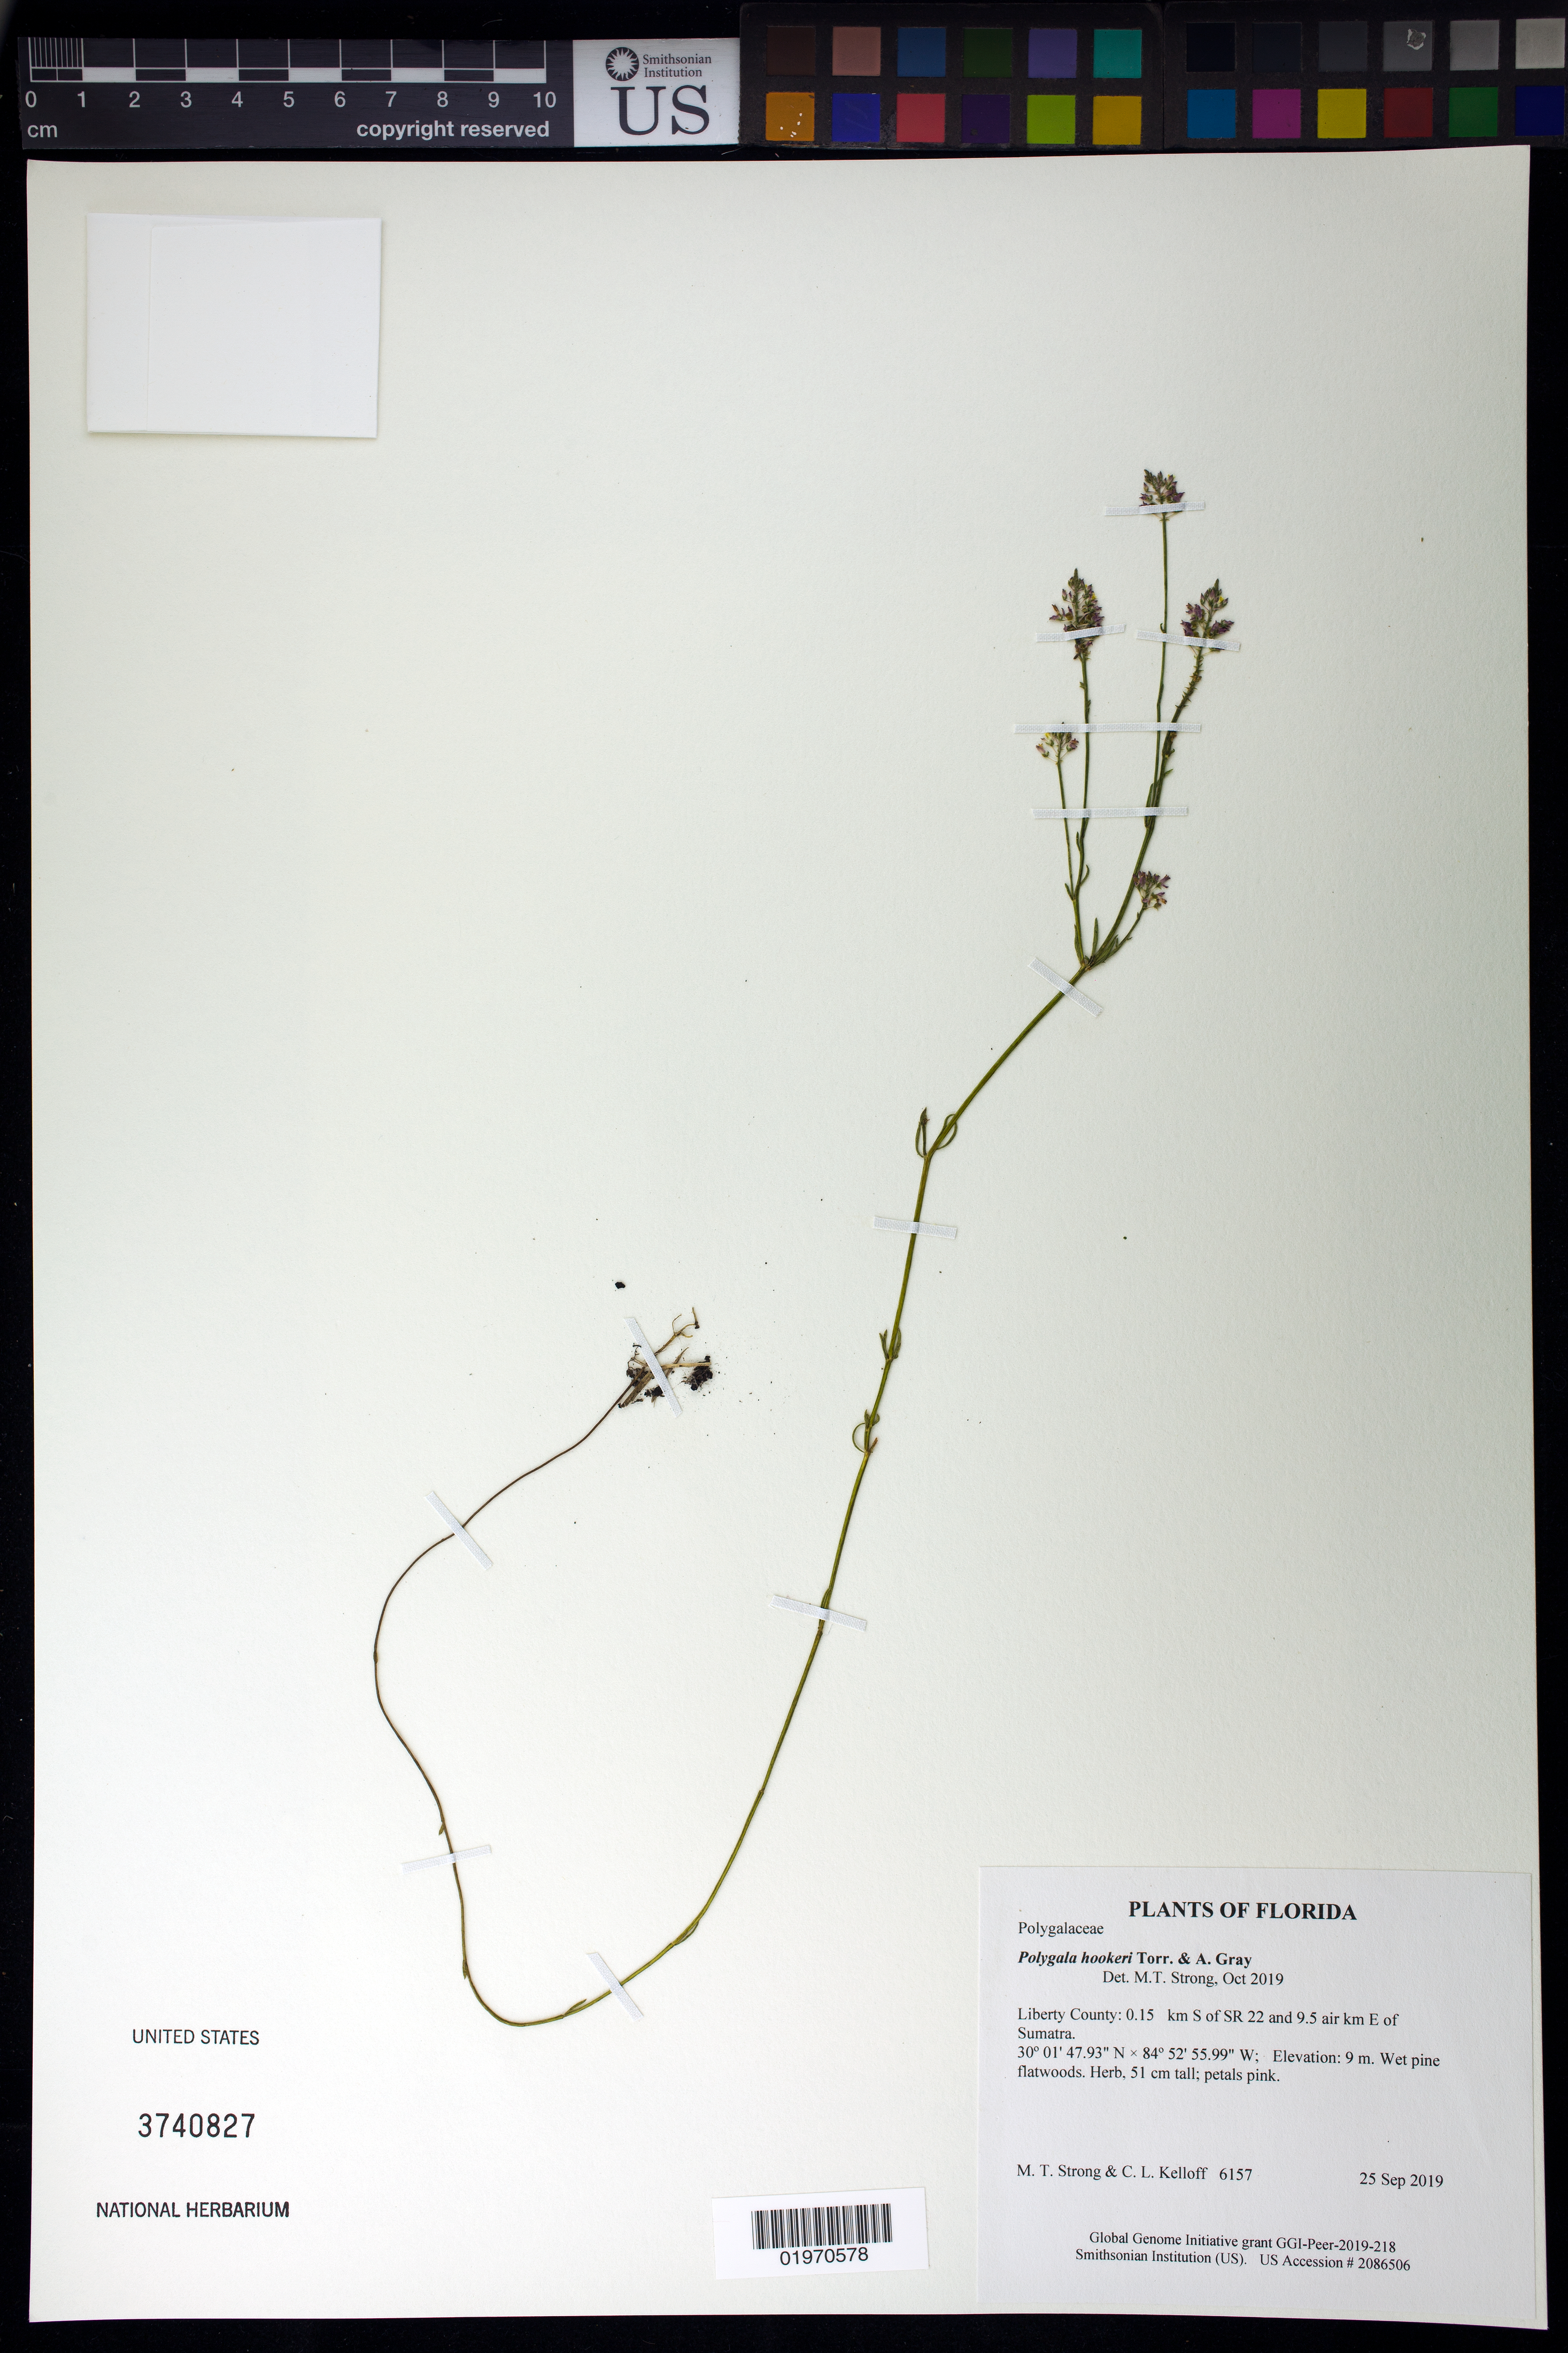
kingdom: Plantae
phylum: Tracheophyta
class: Magnoliopsida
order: Fabales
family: Polygalaceae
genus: Polygala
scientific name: Polygala hookeri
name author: Torr. & A. Gray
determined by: Strong, Mark T., (BOT), Smithsonian Institution - National Museum of Natural History (UNITED STATES)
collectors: M. T. Strong & C. L. Kelloff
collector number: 6157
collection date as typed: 25 Sep 2019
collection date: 2019-09-25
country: United States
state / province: Florida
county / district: Liberty County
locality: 0.15 km S of SR 22 and 9.5 air km E of Sumatra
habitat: Wet pine flatwoods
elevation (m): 9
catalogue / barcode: US 3740827